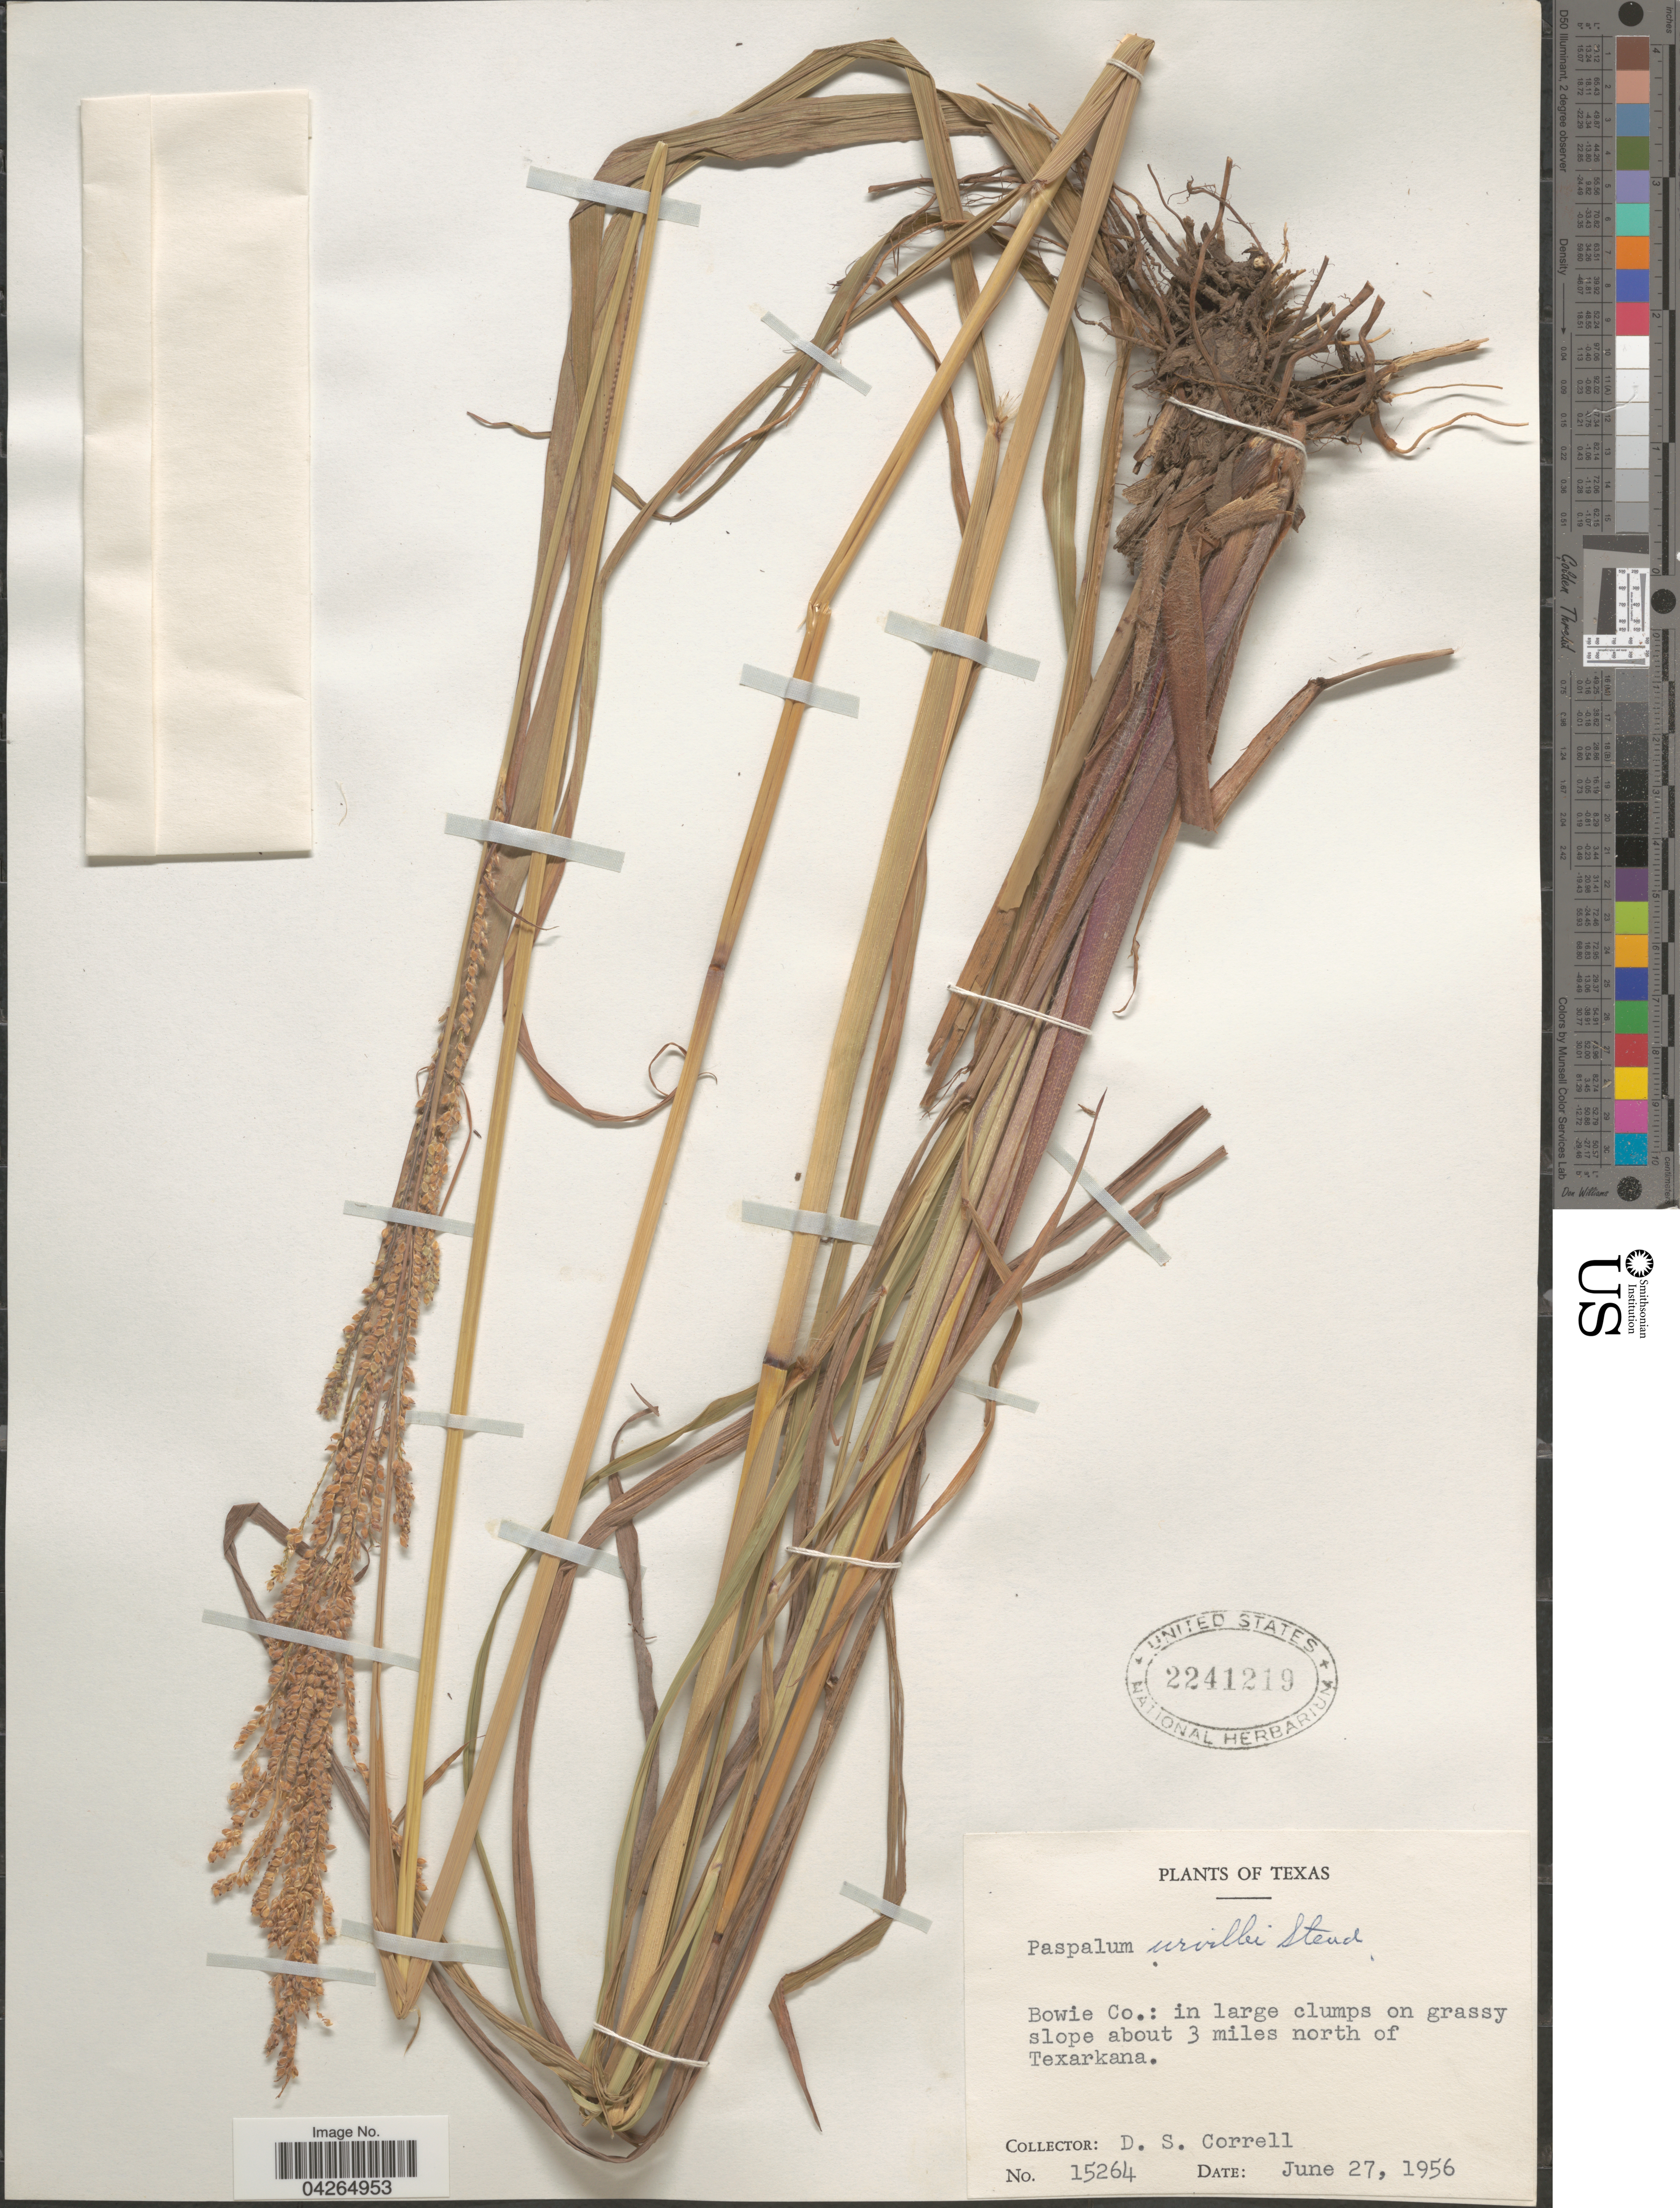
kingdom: Plantae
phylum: Tracheophyta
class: Liliopsida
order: Poales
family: Poaceae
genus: Paspalum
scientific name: Paspalum urvillei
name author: Steud.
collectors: D. S. Correll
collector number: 15264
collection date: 1956-06-27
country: United States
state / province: Texas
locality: Bowie Co.: in large clumps on grassy slope about 3 miles north of Texarkana.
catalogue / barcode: US 2241219